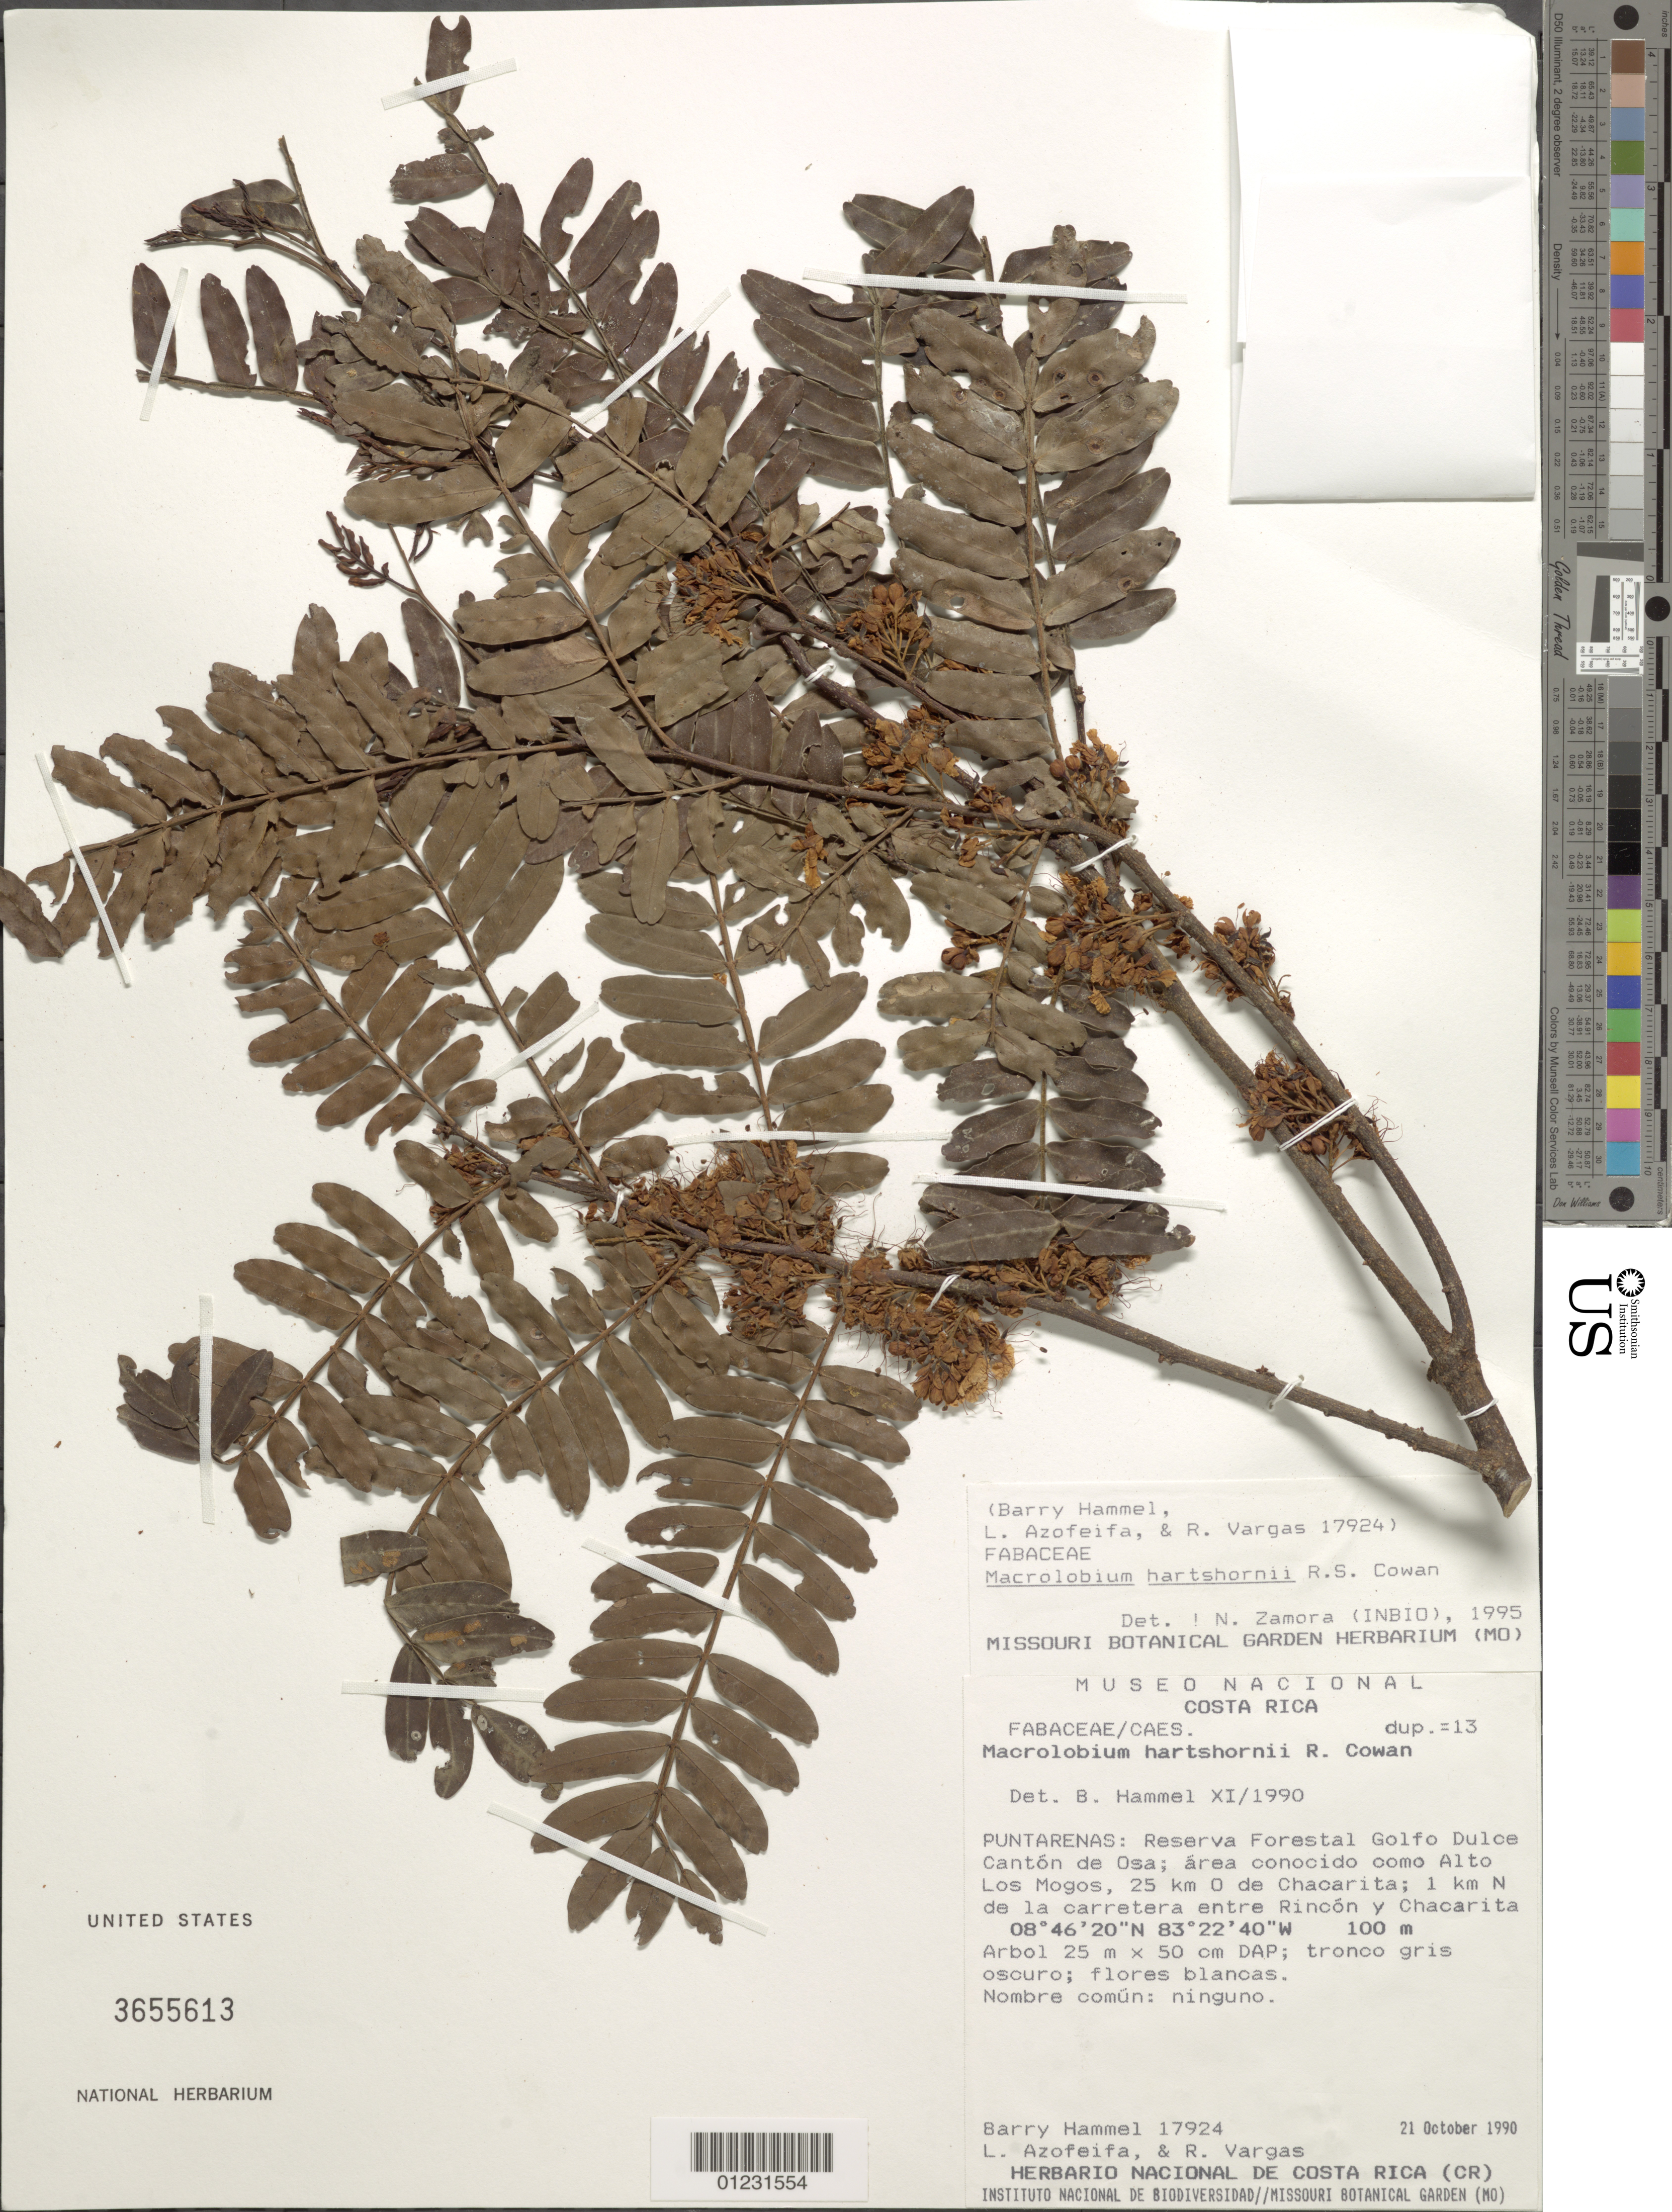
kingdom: Plantae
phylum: Tracheophyta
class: Magnoliopsida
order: Fabales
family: Fabaceae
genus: Macrolobium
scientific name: Macrolobium hartshornii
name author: R.S. Cowan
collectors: B. Hammel, L. Azofeifa & R. Vargas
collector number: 17924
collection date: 1990-10-21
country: Costa Rica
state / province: Puntarenas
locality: Reserva Forestal Golfo Dulce. Canton de Osa.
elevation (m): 100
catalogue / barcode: US 3655613